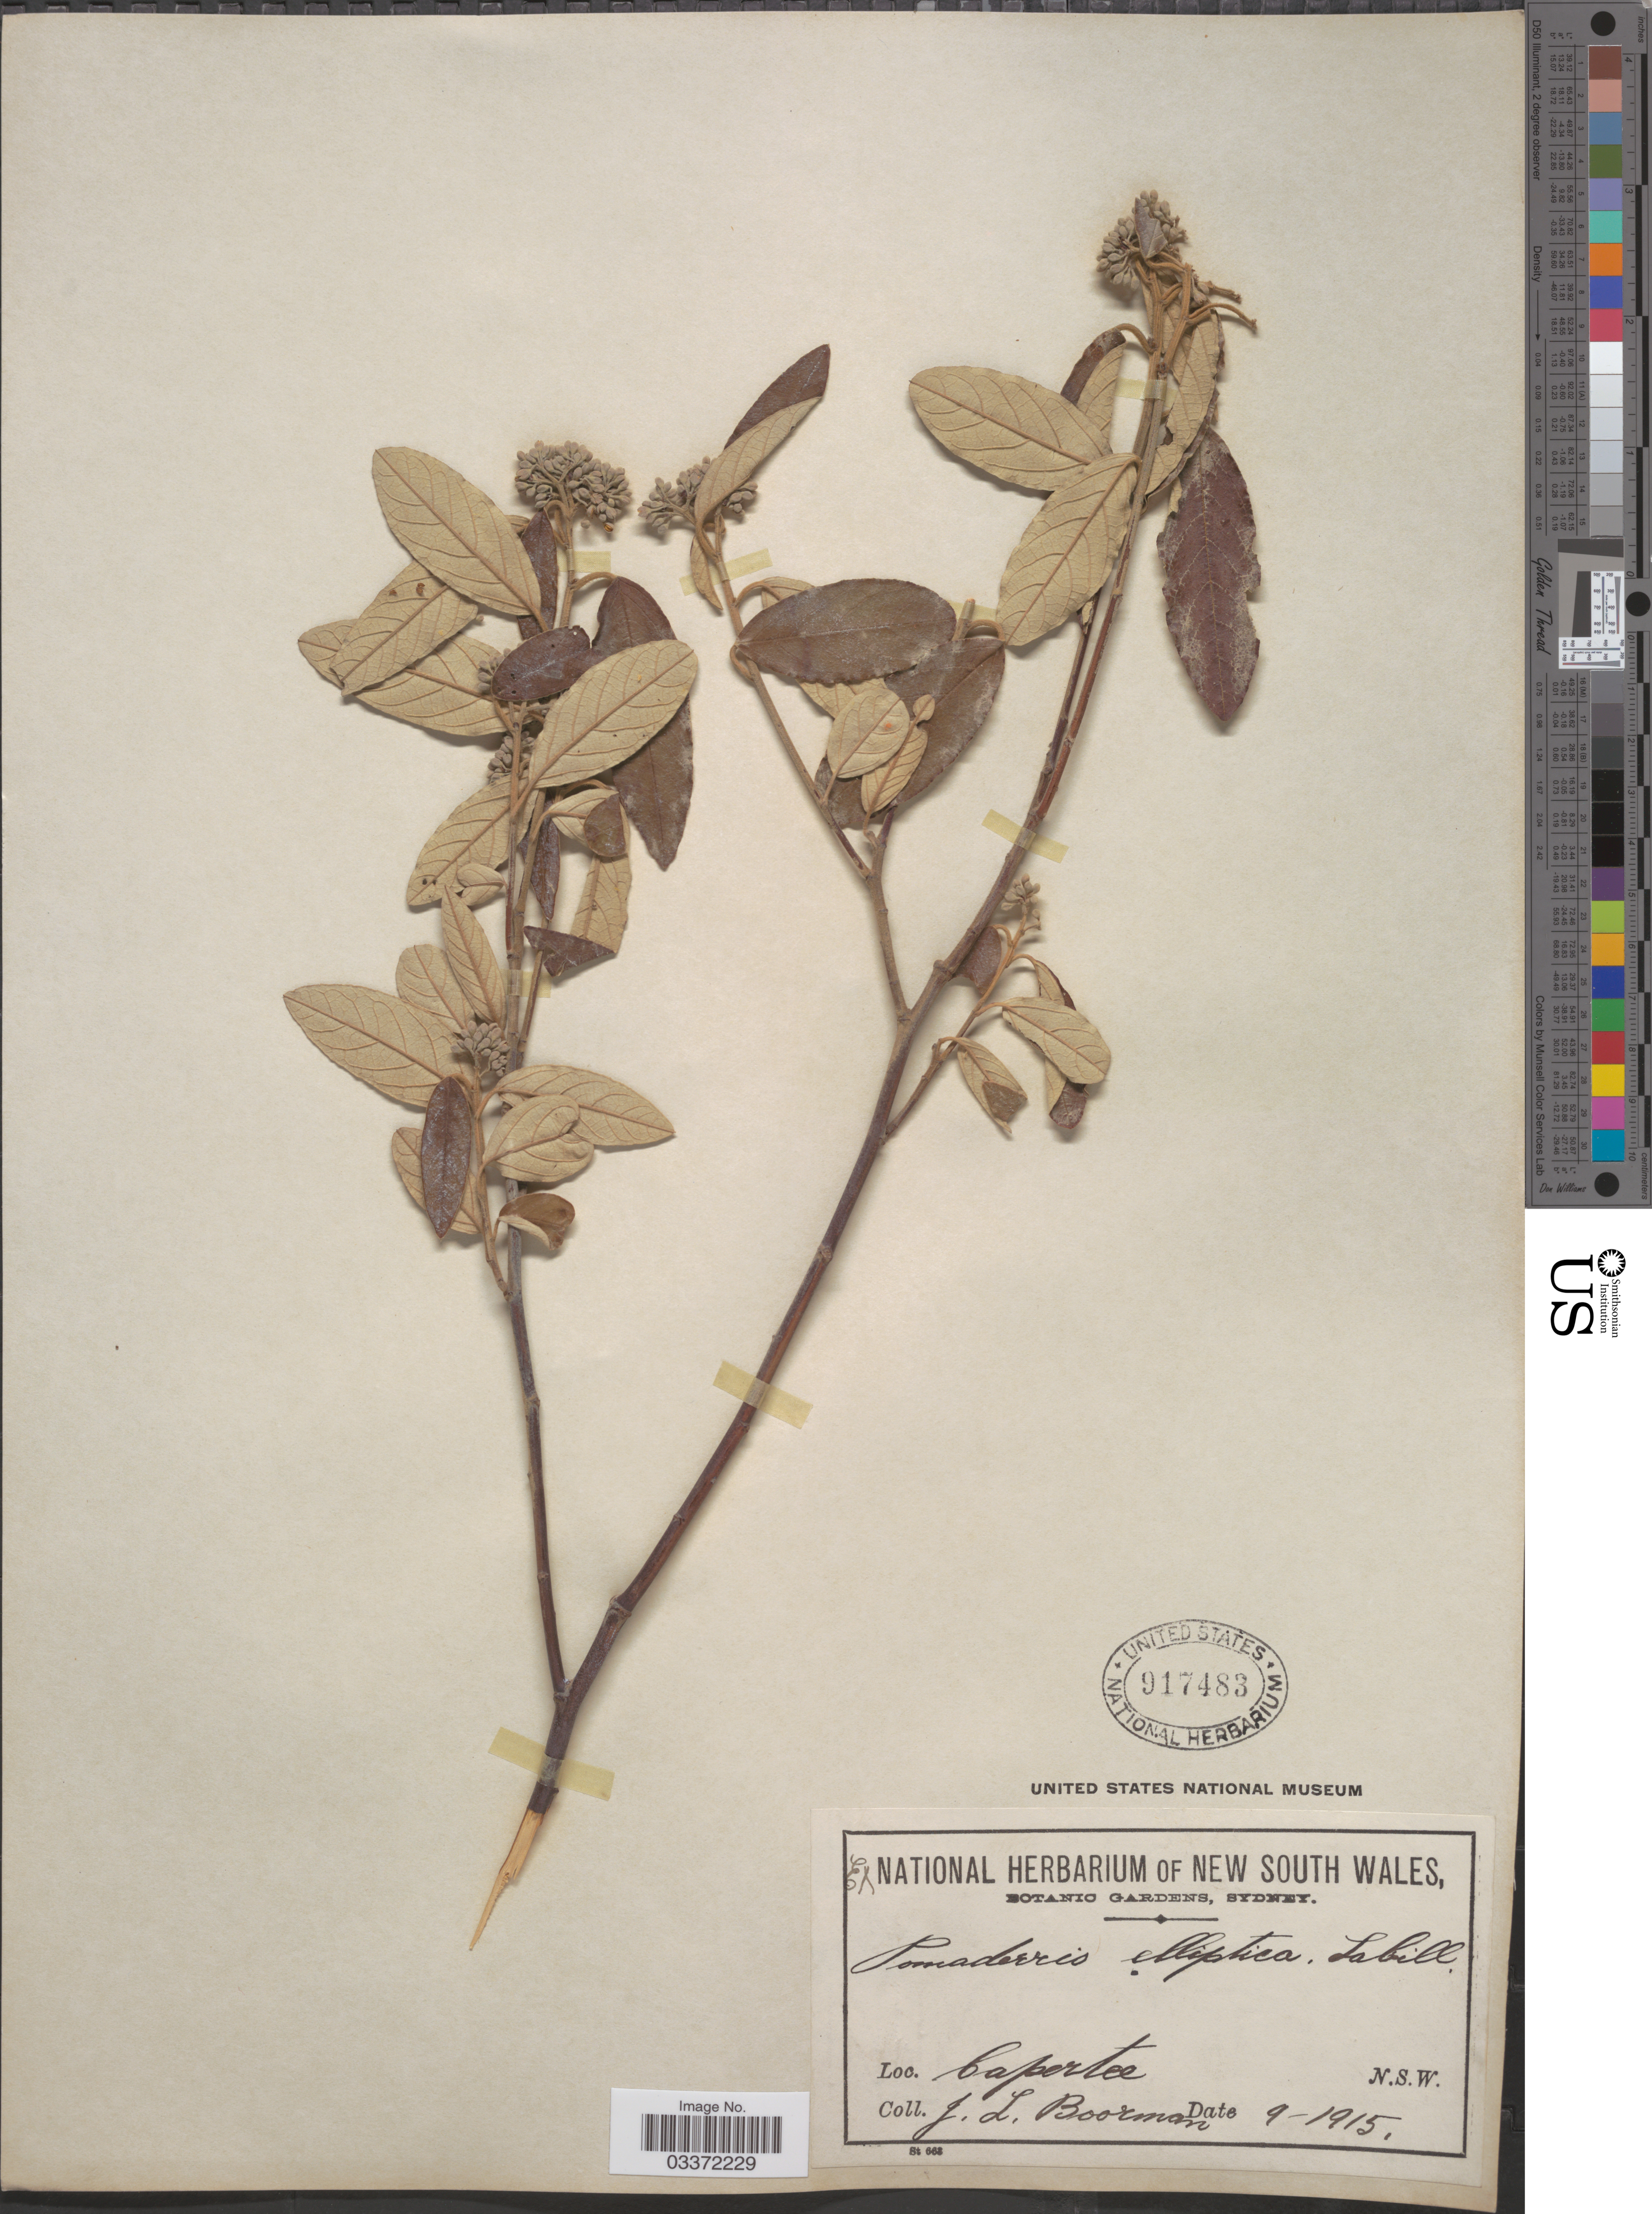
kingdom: Plantae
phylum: Tracheophyta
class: Magnoliopsida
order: Rosales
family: Rhamnaceae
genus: Pomaderris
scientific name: Pomaderris elliptica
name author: Labill.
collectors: J. Boorman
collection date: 1915-09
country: Australia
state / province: New South Wales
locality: Capertee.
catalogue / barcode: US 917483